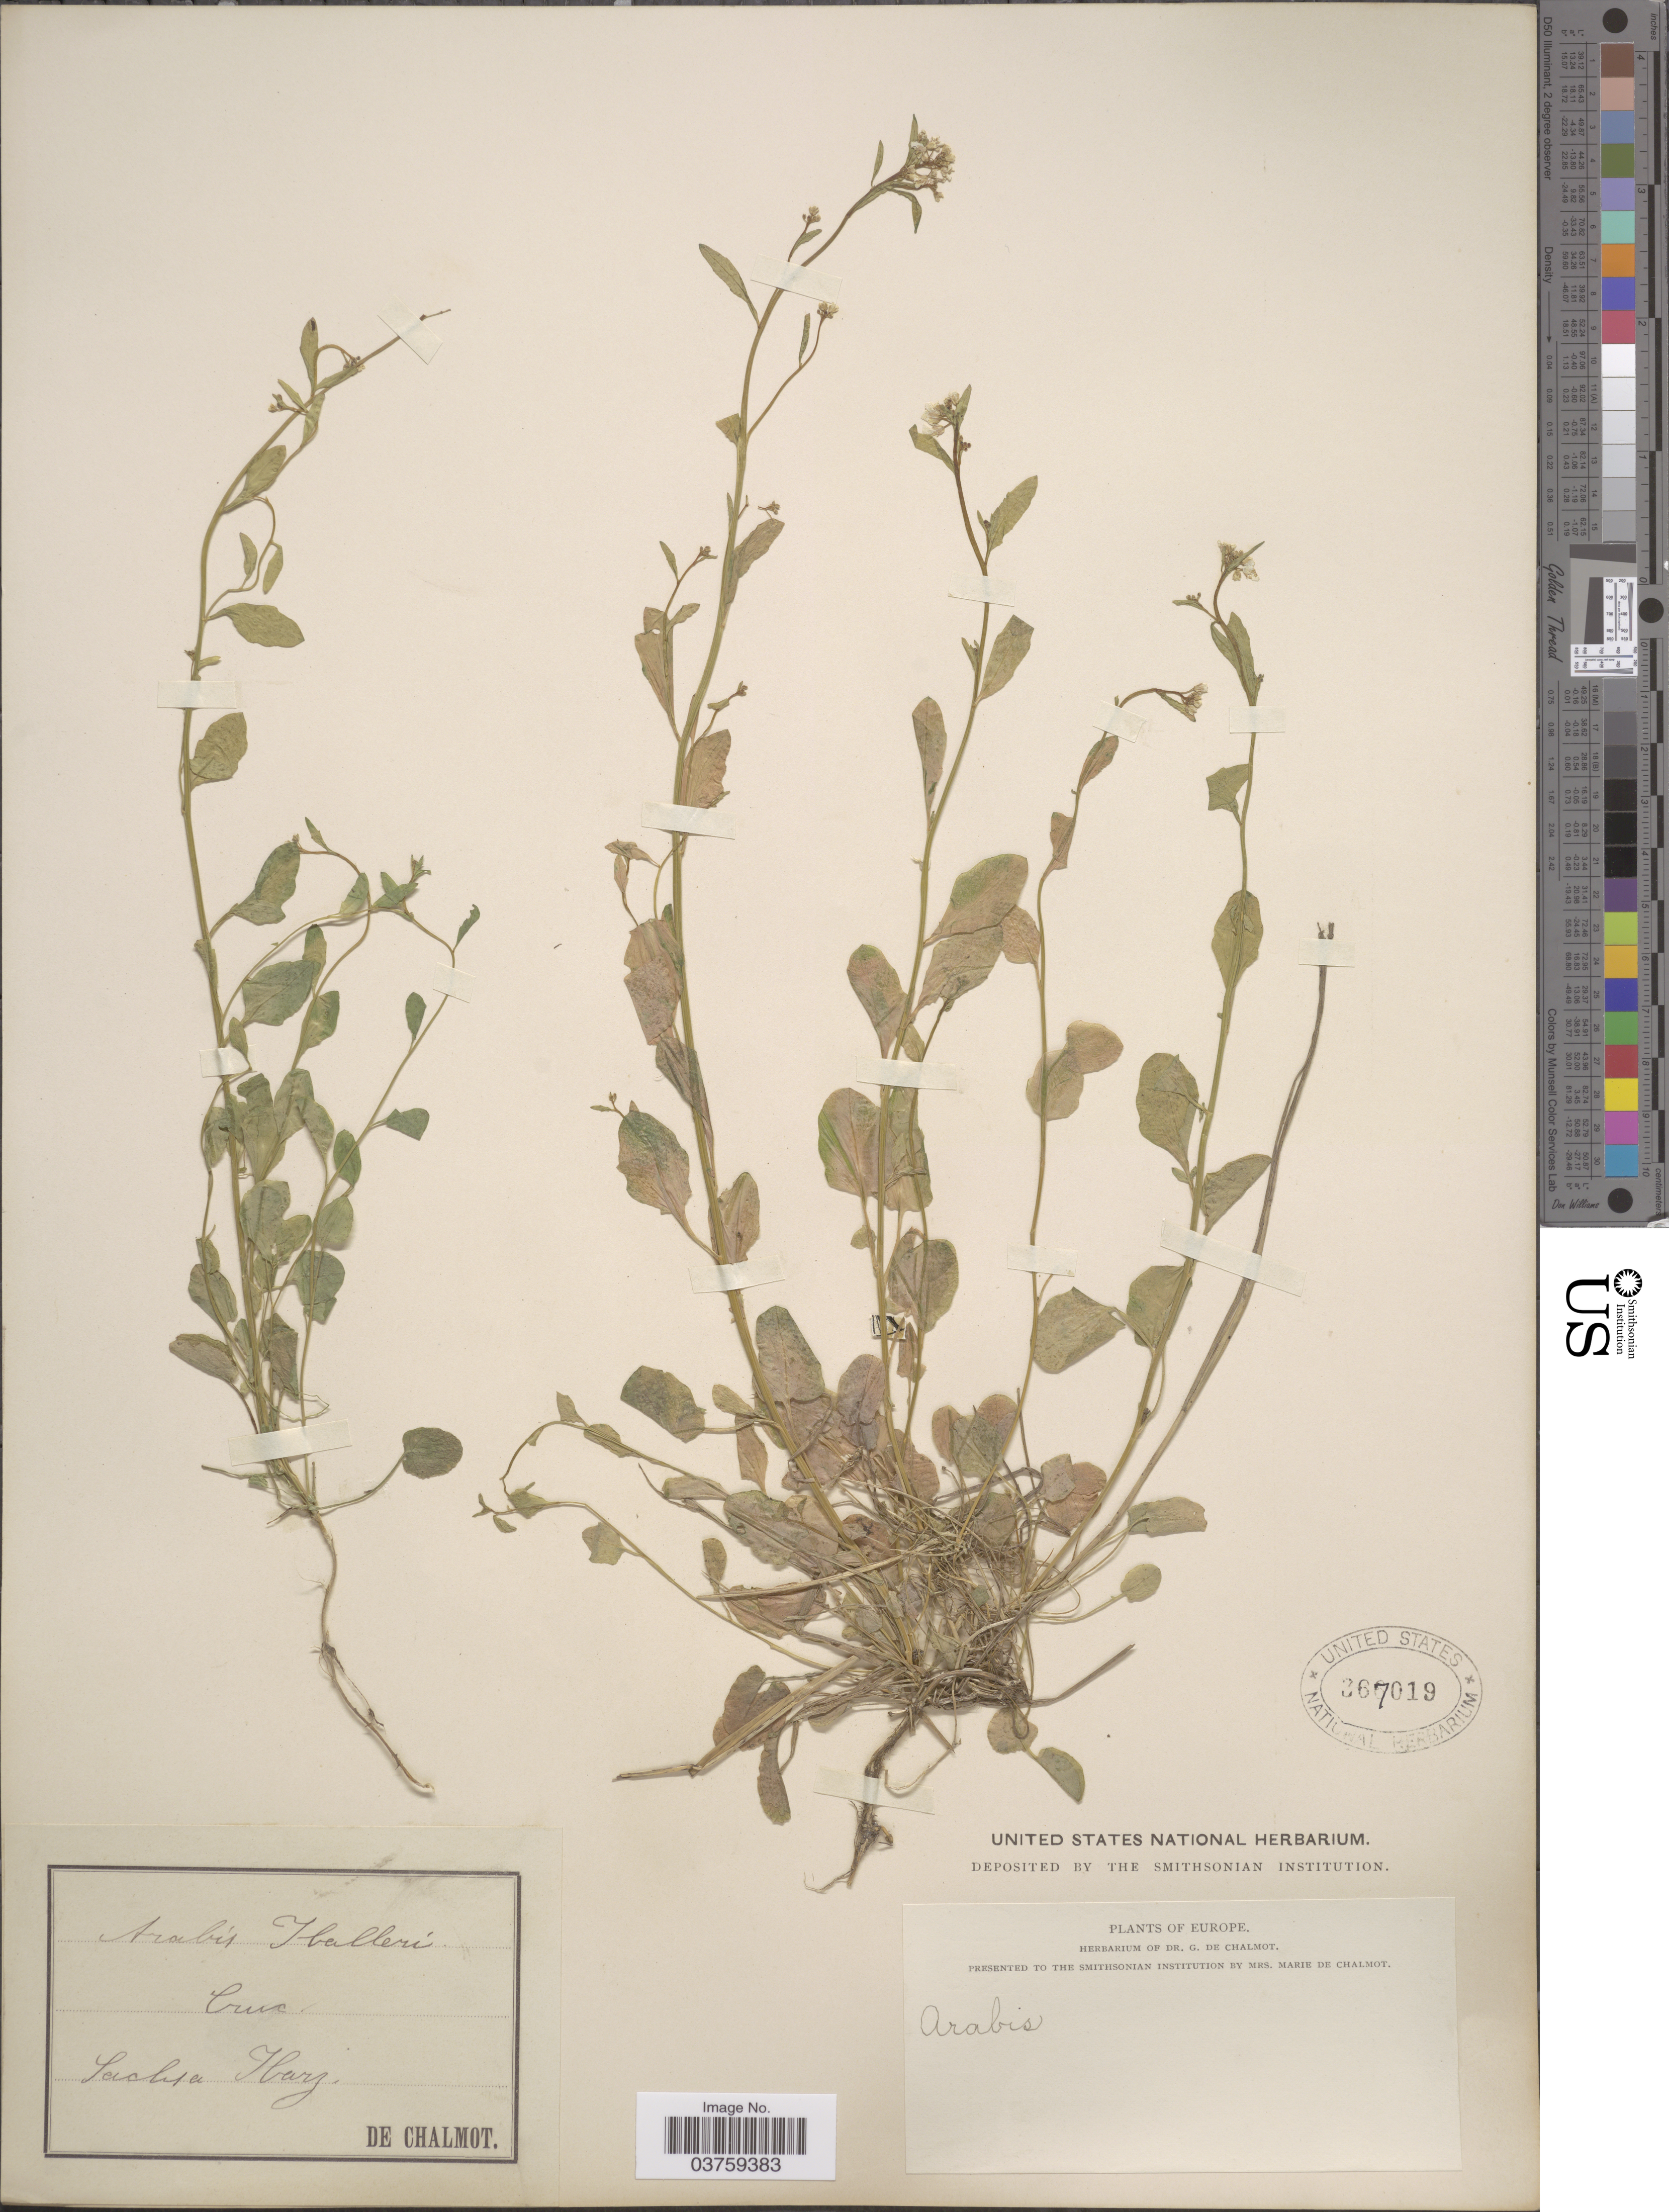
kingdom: Plantae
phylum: Tracheophyta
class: Magnoliopsida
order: Brassicales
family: Brassicaceae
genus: Arabis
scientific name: Arabis halleri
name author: L.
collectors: G. de Chalmot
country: Germany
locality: Europe. Sachsa Harz.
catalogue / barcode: US 367019